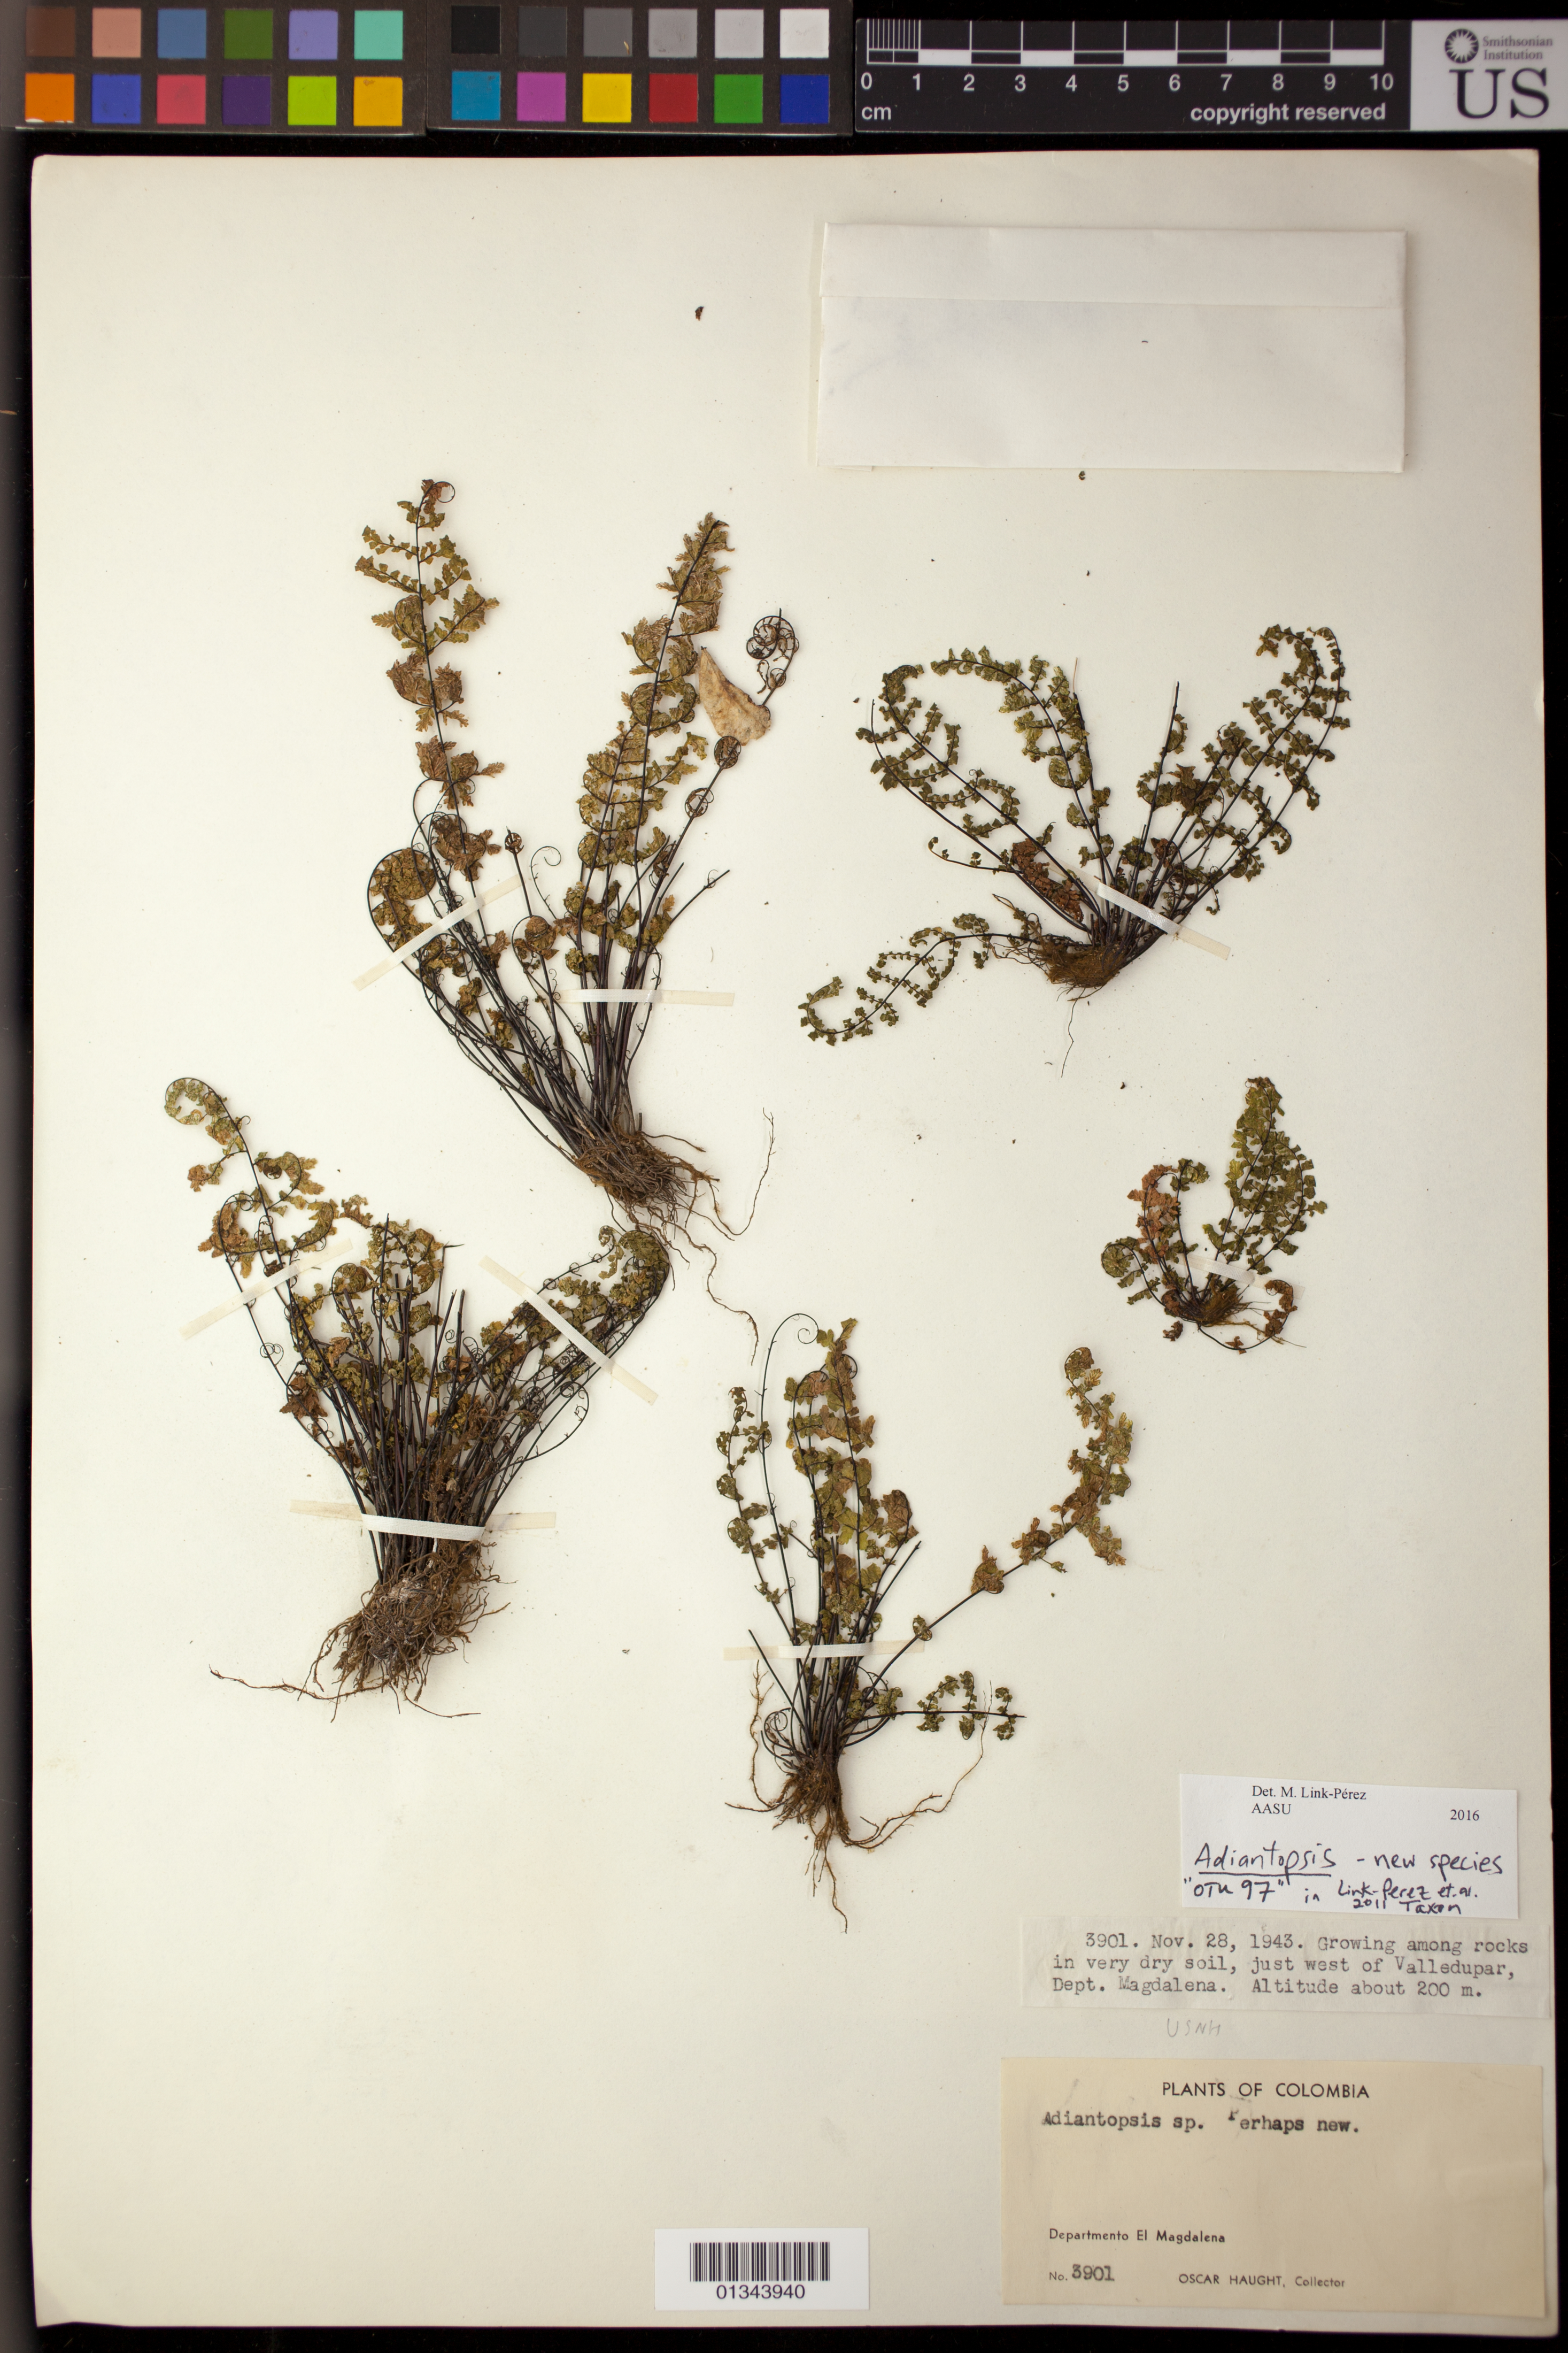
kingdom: Plantae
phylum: Tracheophyta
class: Polypodiopsida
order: Polypodiales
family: Pteridaceae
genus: Adiantopsis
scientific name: Adiantopsis sp.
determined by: Link-Perez, Melanie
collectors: O. L. Haught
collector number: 3901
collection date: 1943-11-28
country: Colombia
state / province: Magdalena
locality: Just west of Valledupar.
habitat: Growing among rocks in very dry soil.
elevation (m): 200